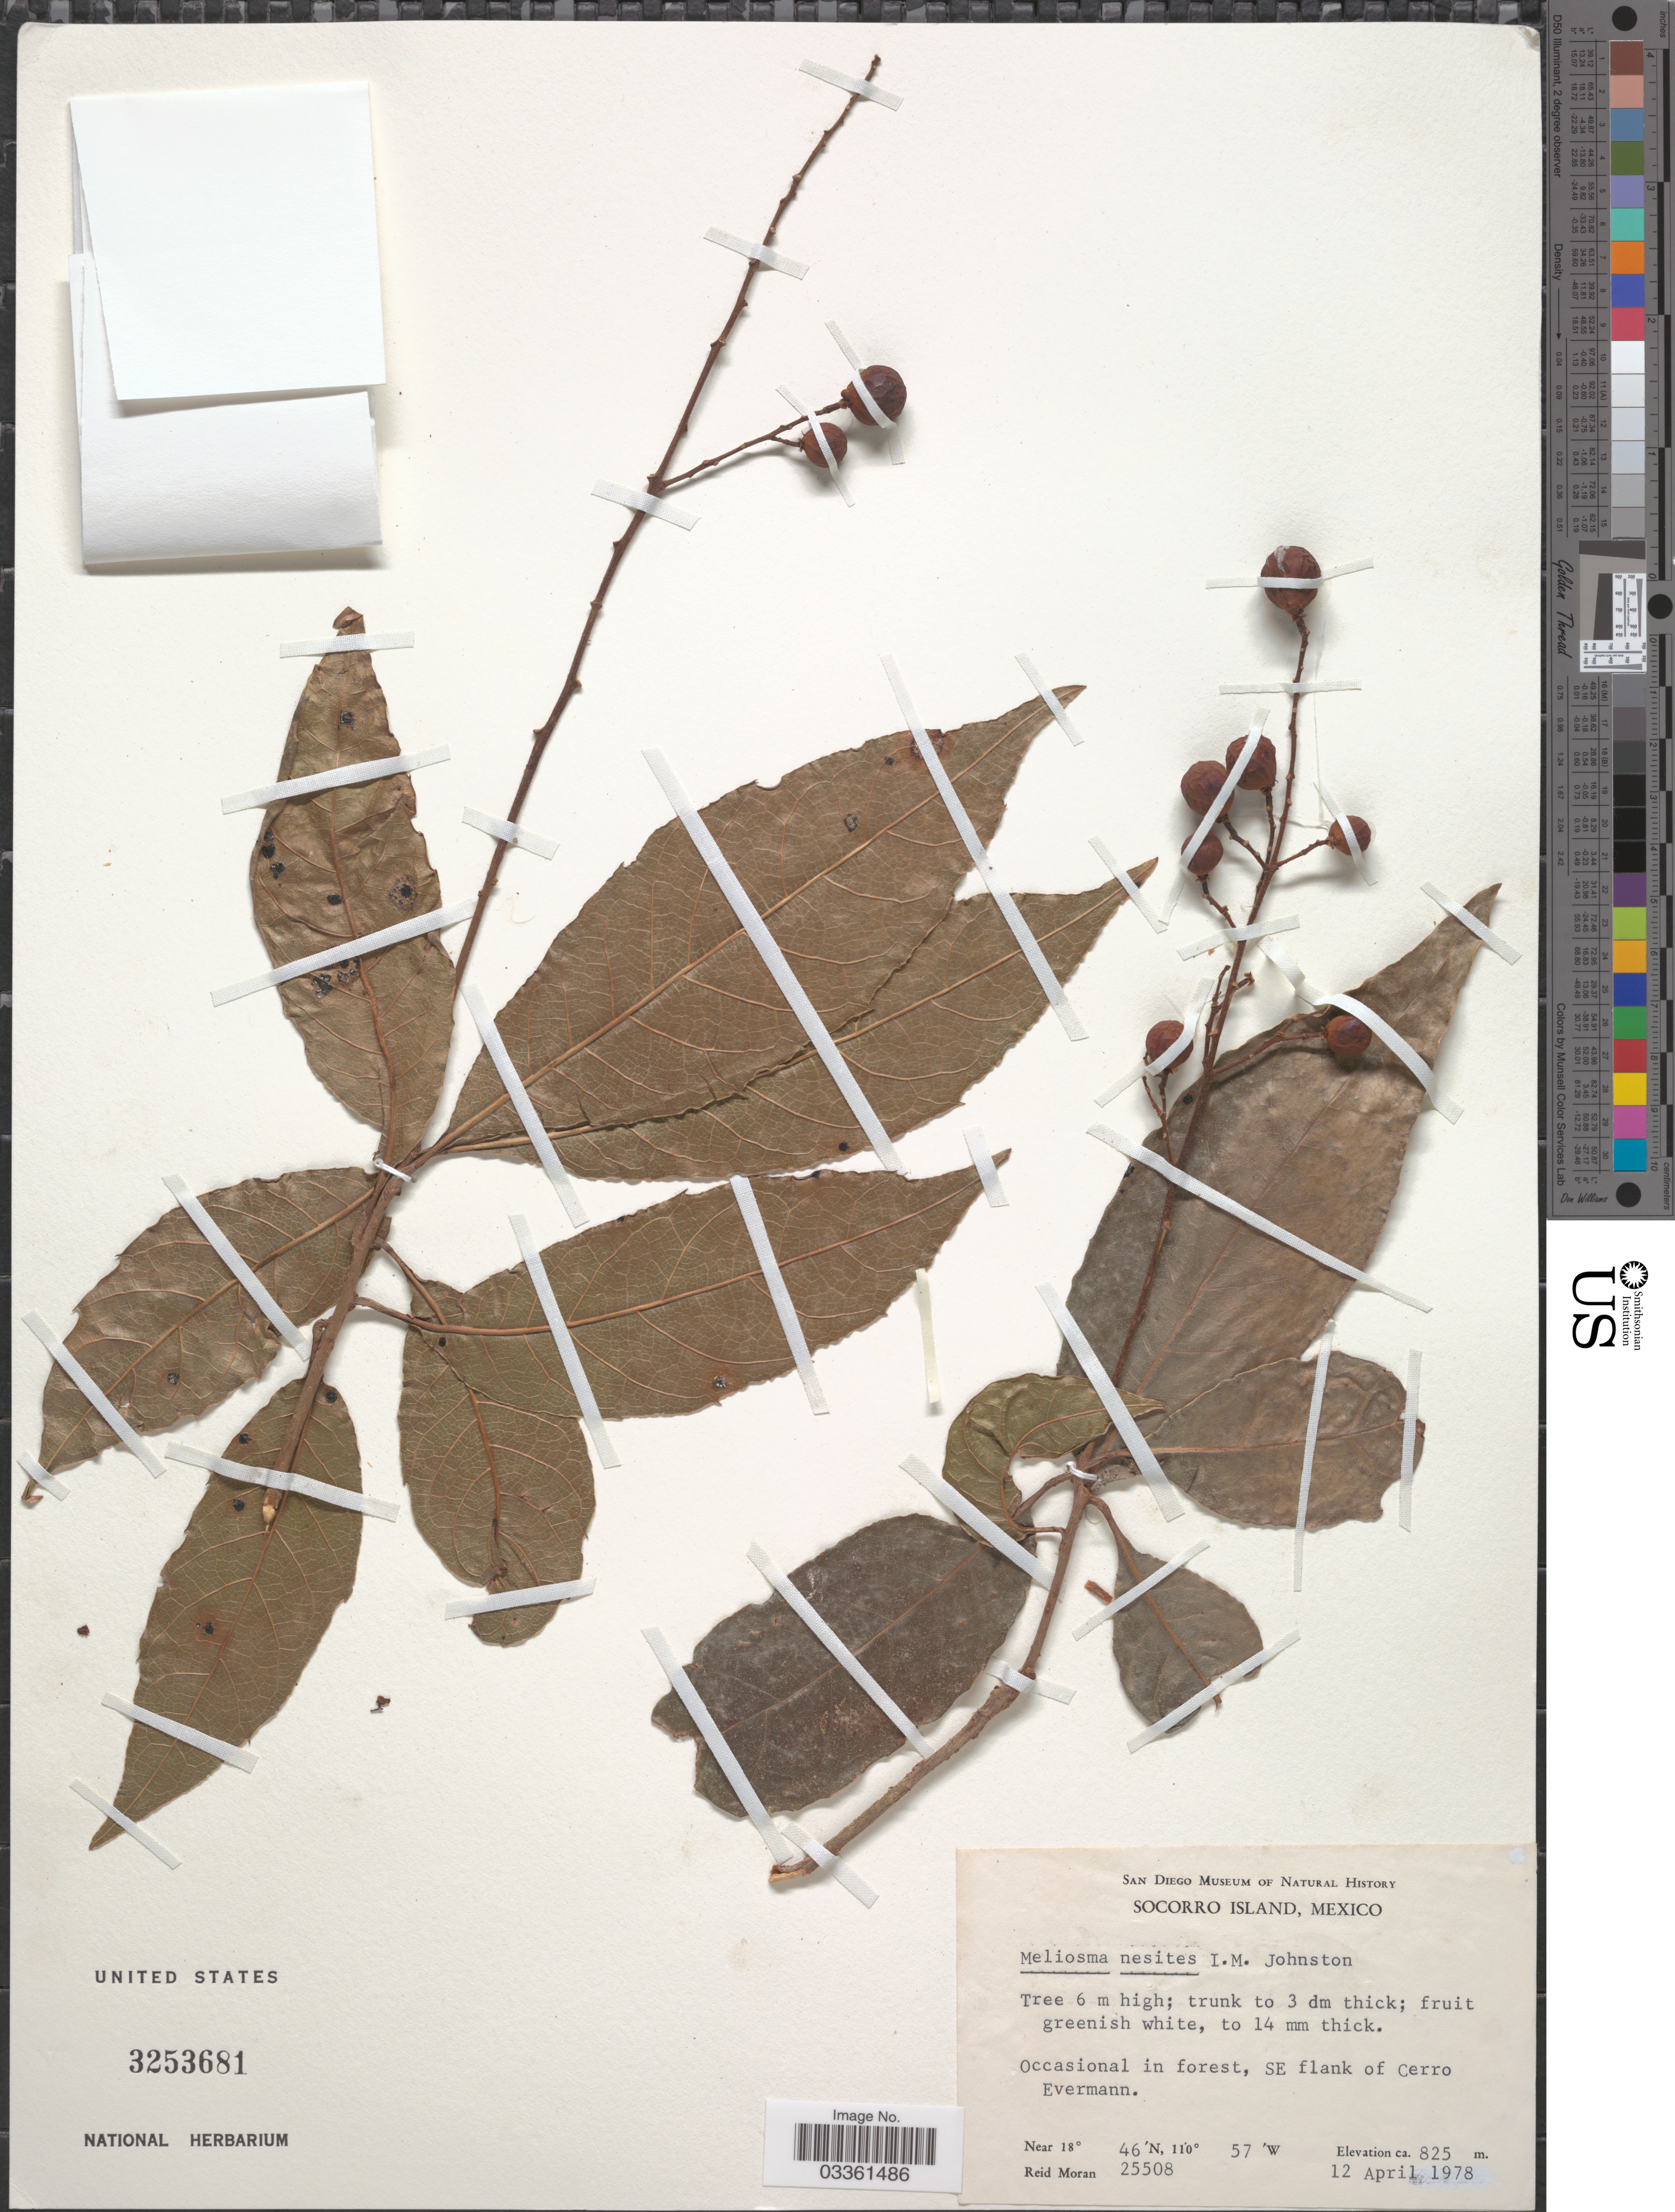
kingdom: Plantae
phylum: Tracheophyta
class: Magnoliopsida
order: Proteales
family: Sabiaceae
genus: Meliosma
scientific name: Meliosma nesites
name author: I.M. Johnst.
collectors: R. Moran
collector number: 25508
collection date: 1978-04-12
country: Mexico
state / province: Colima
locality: Socorro Island. Occasional in forest, SE flank of Cerro Evermann.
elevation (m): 825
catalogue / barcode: US 3253681